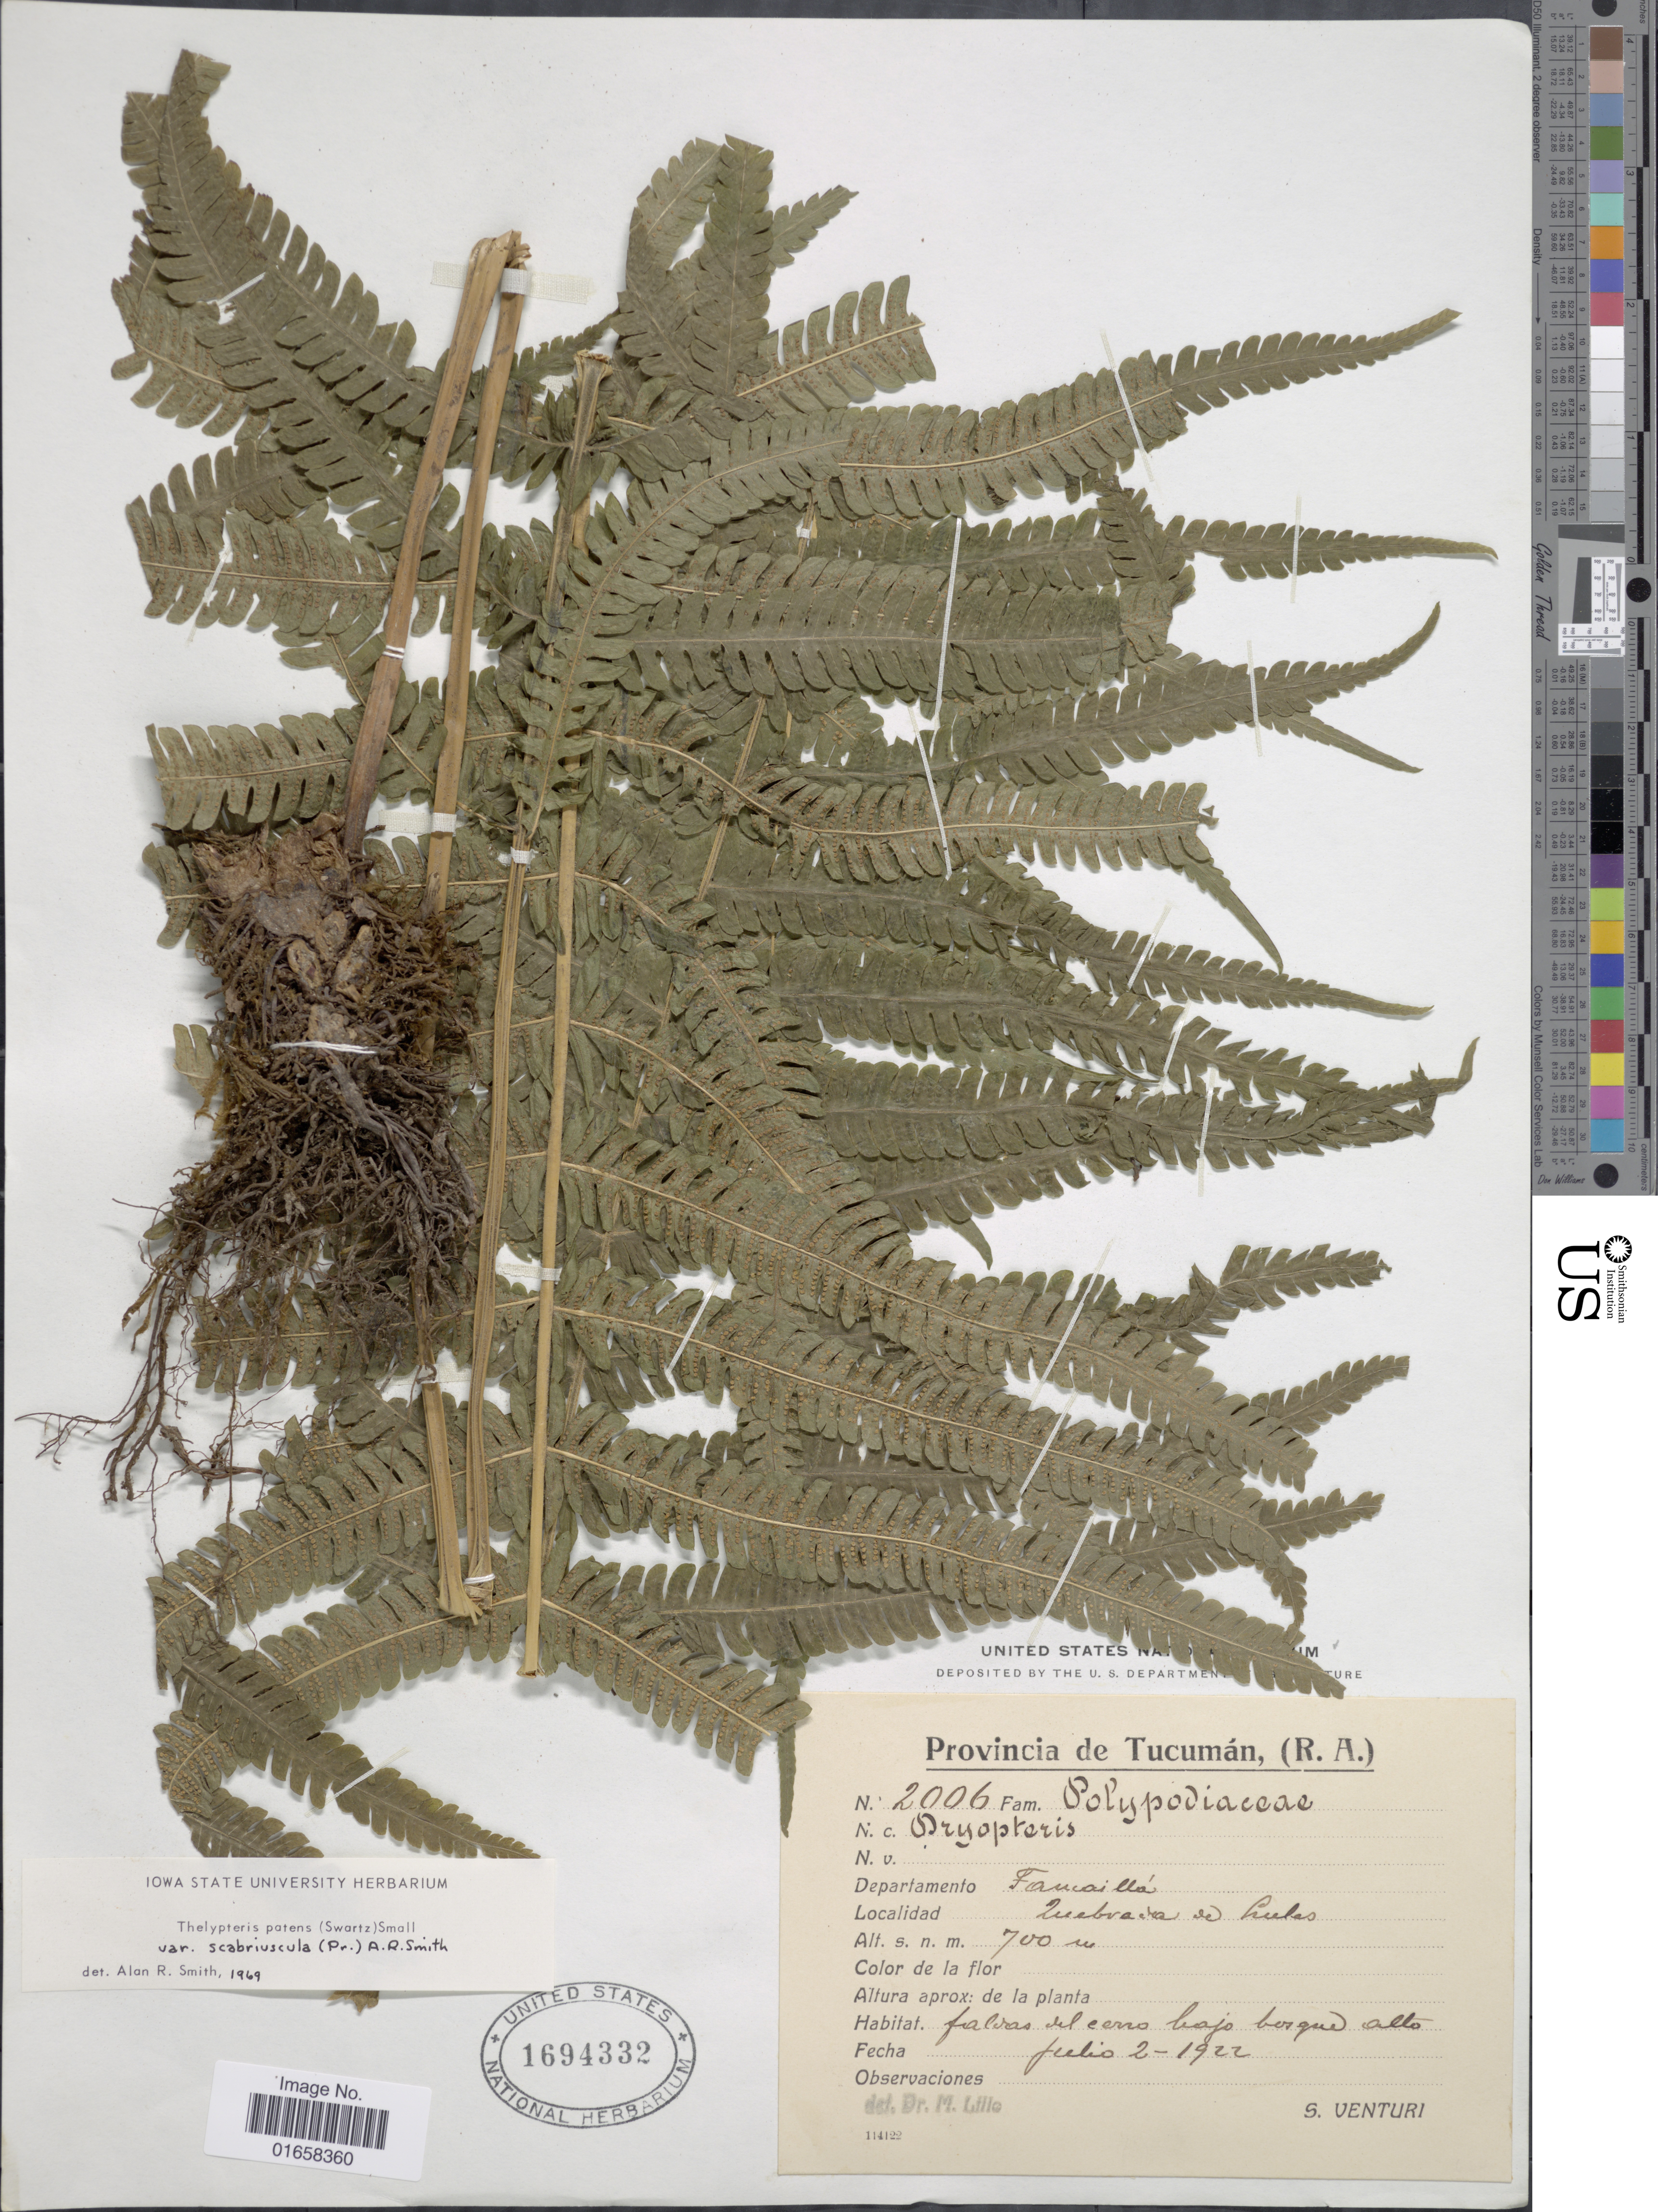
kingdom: Plantae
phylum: Tracheophyta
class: Polypodiopsida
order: Polypodiales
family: Thelypteridaceae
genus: Christella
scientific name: Christella patens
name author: (Sw.) Holttum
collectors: S. Venturi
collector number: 2006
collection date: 1922-07-02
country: Argentina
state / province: Tucumán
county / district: Famailla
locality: Quebrada de Lules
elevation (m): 700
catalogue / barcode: US 1694332